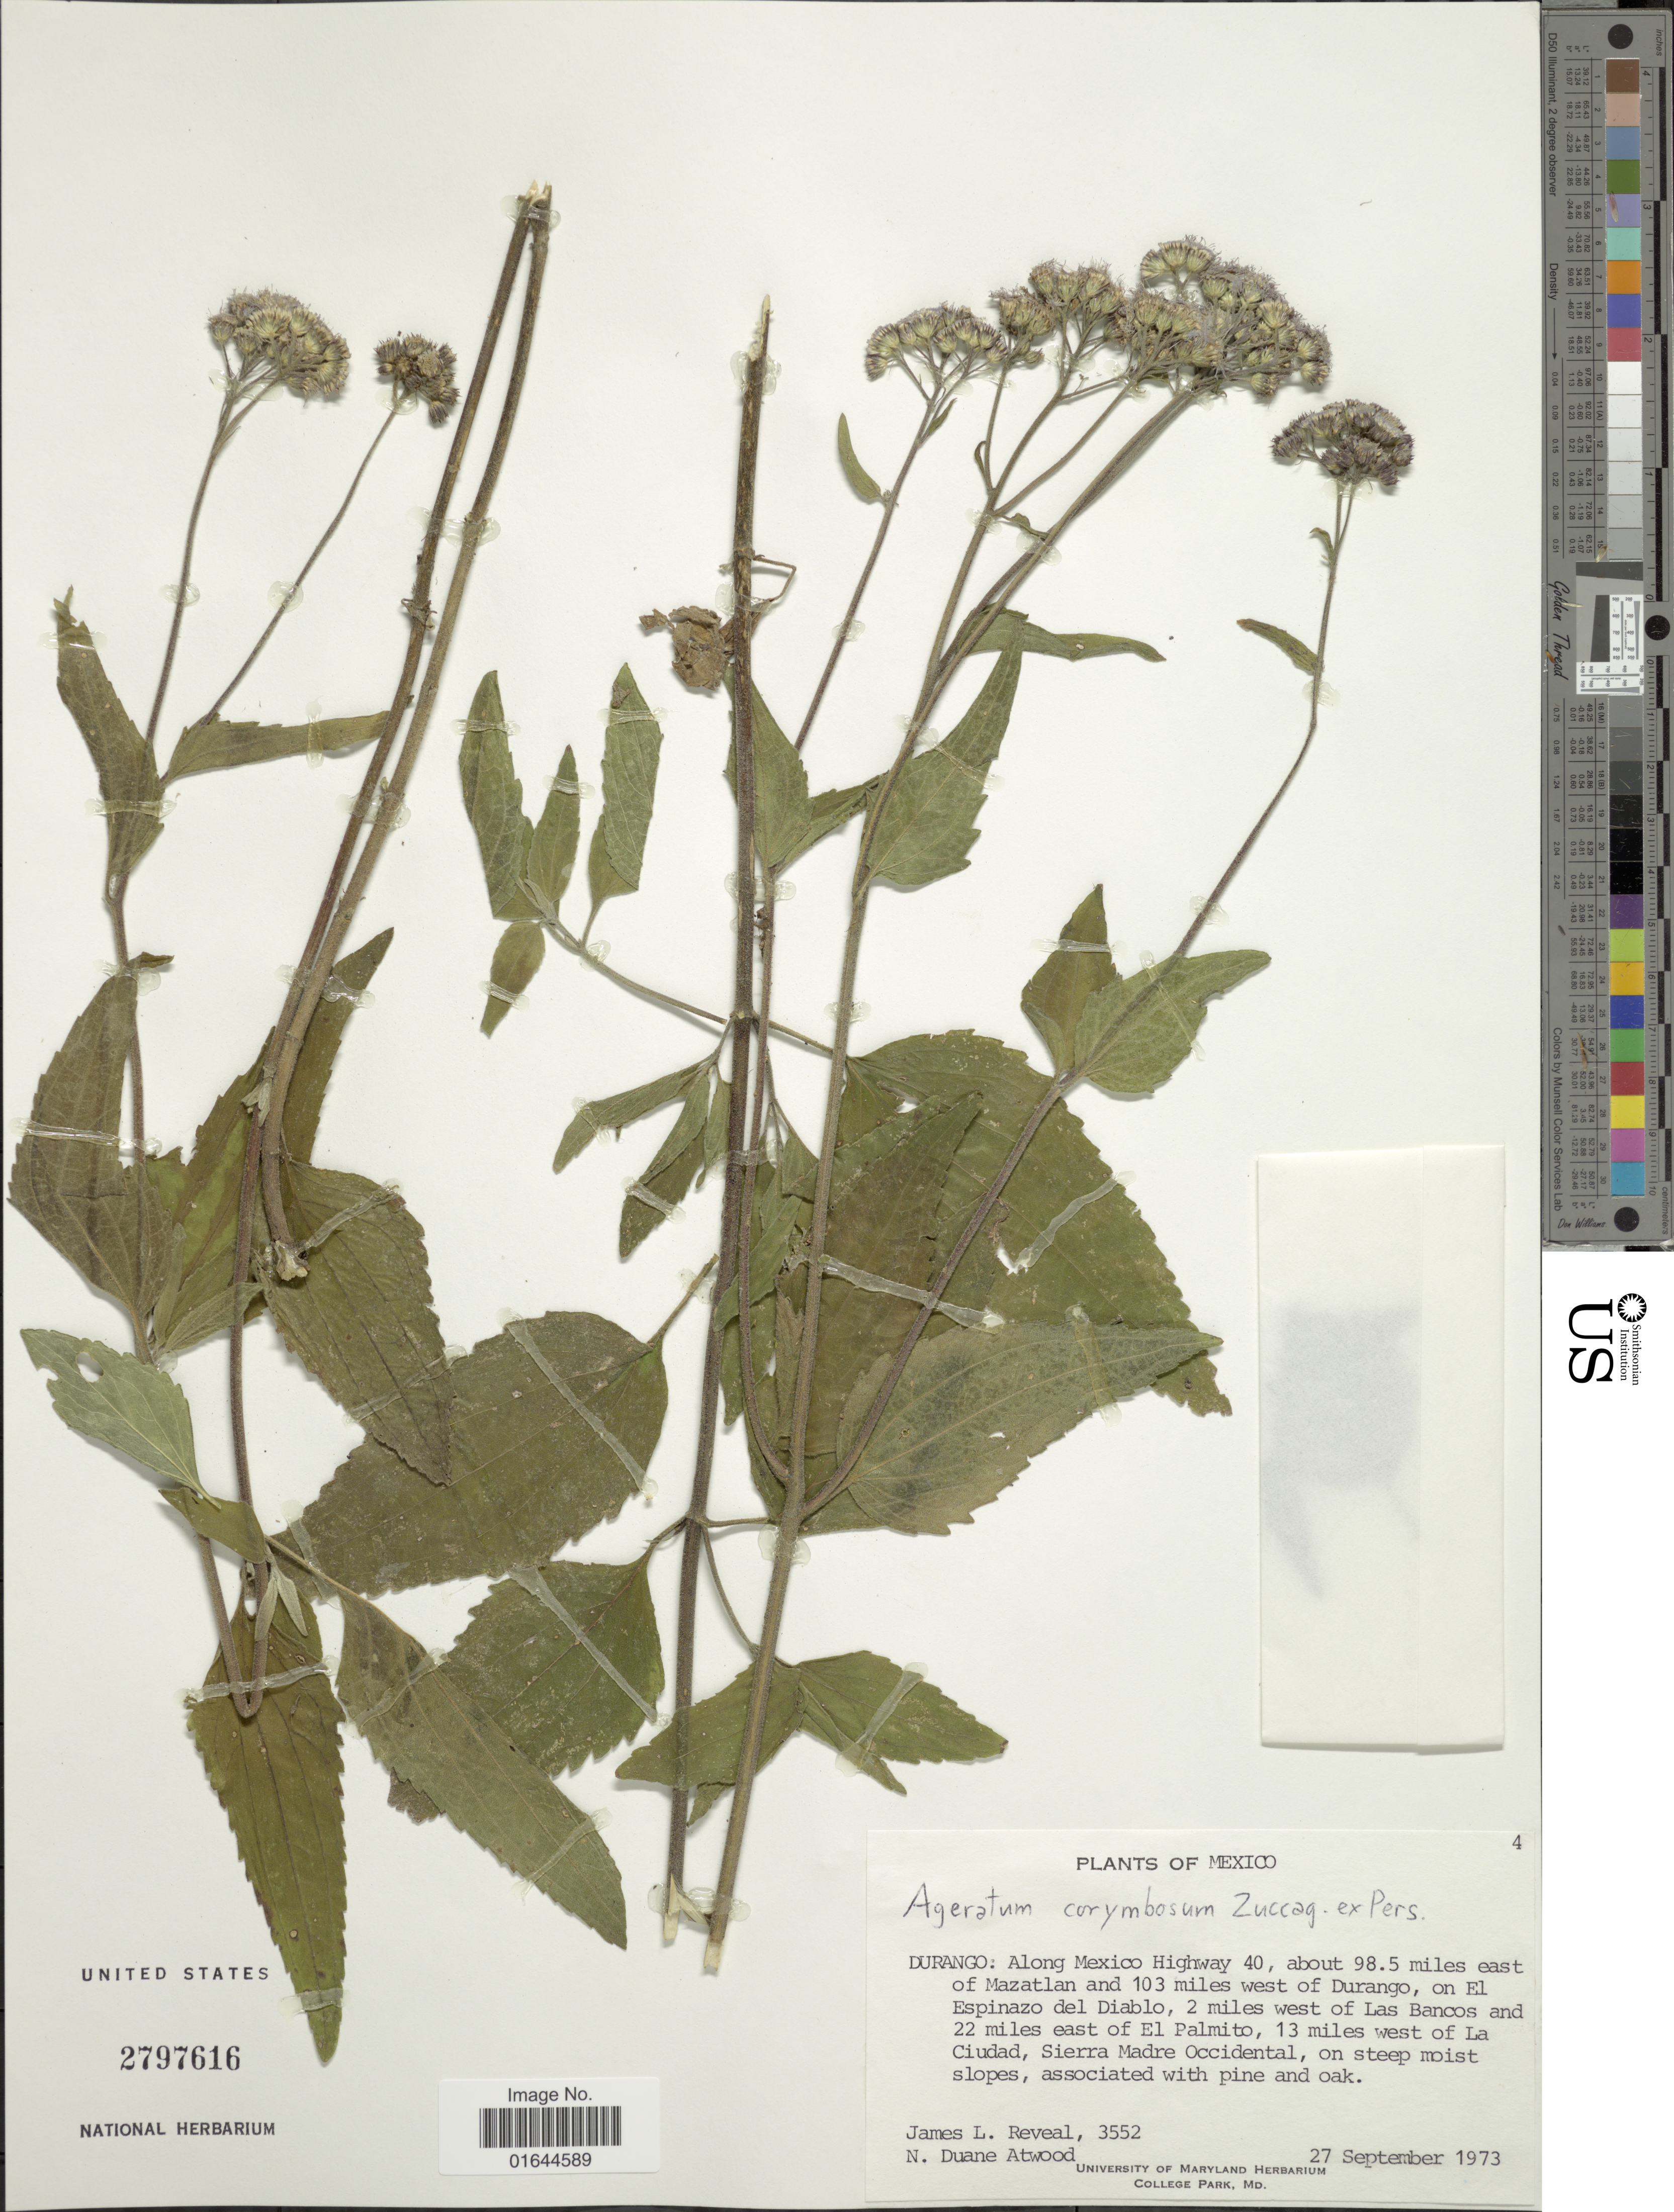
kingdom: Plantae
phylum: Tracheophyta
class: Magnoliopsida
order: Asterales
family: Asteraceae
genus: Ageratum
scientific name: Ageratum corymbosum f. corymbosum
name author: Zuccagni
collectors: J. L. Reveal & N. Atwood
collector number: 3552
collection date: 1973-09-27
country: Mexico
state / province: Durango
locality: Mexico, Durango: Along Mexcio Highway 40, about 98.5 miles east of Mazatlan and 103 miles west of Durango, on El Espinazo del Diablo, 2 miles west of Las Bancos and 22 miles east of el Palmito, 13 miles west of La Ciudad, Sierra Madre Occidental.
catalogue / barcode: US 2797616